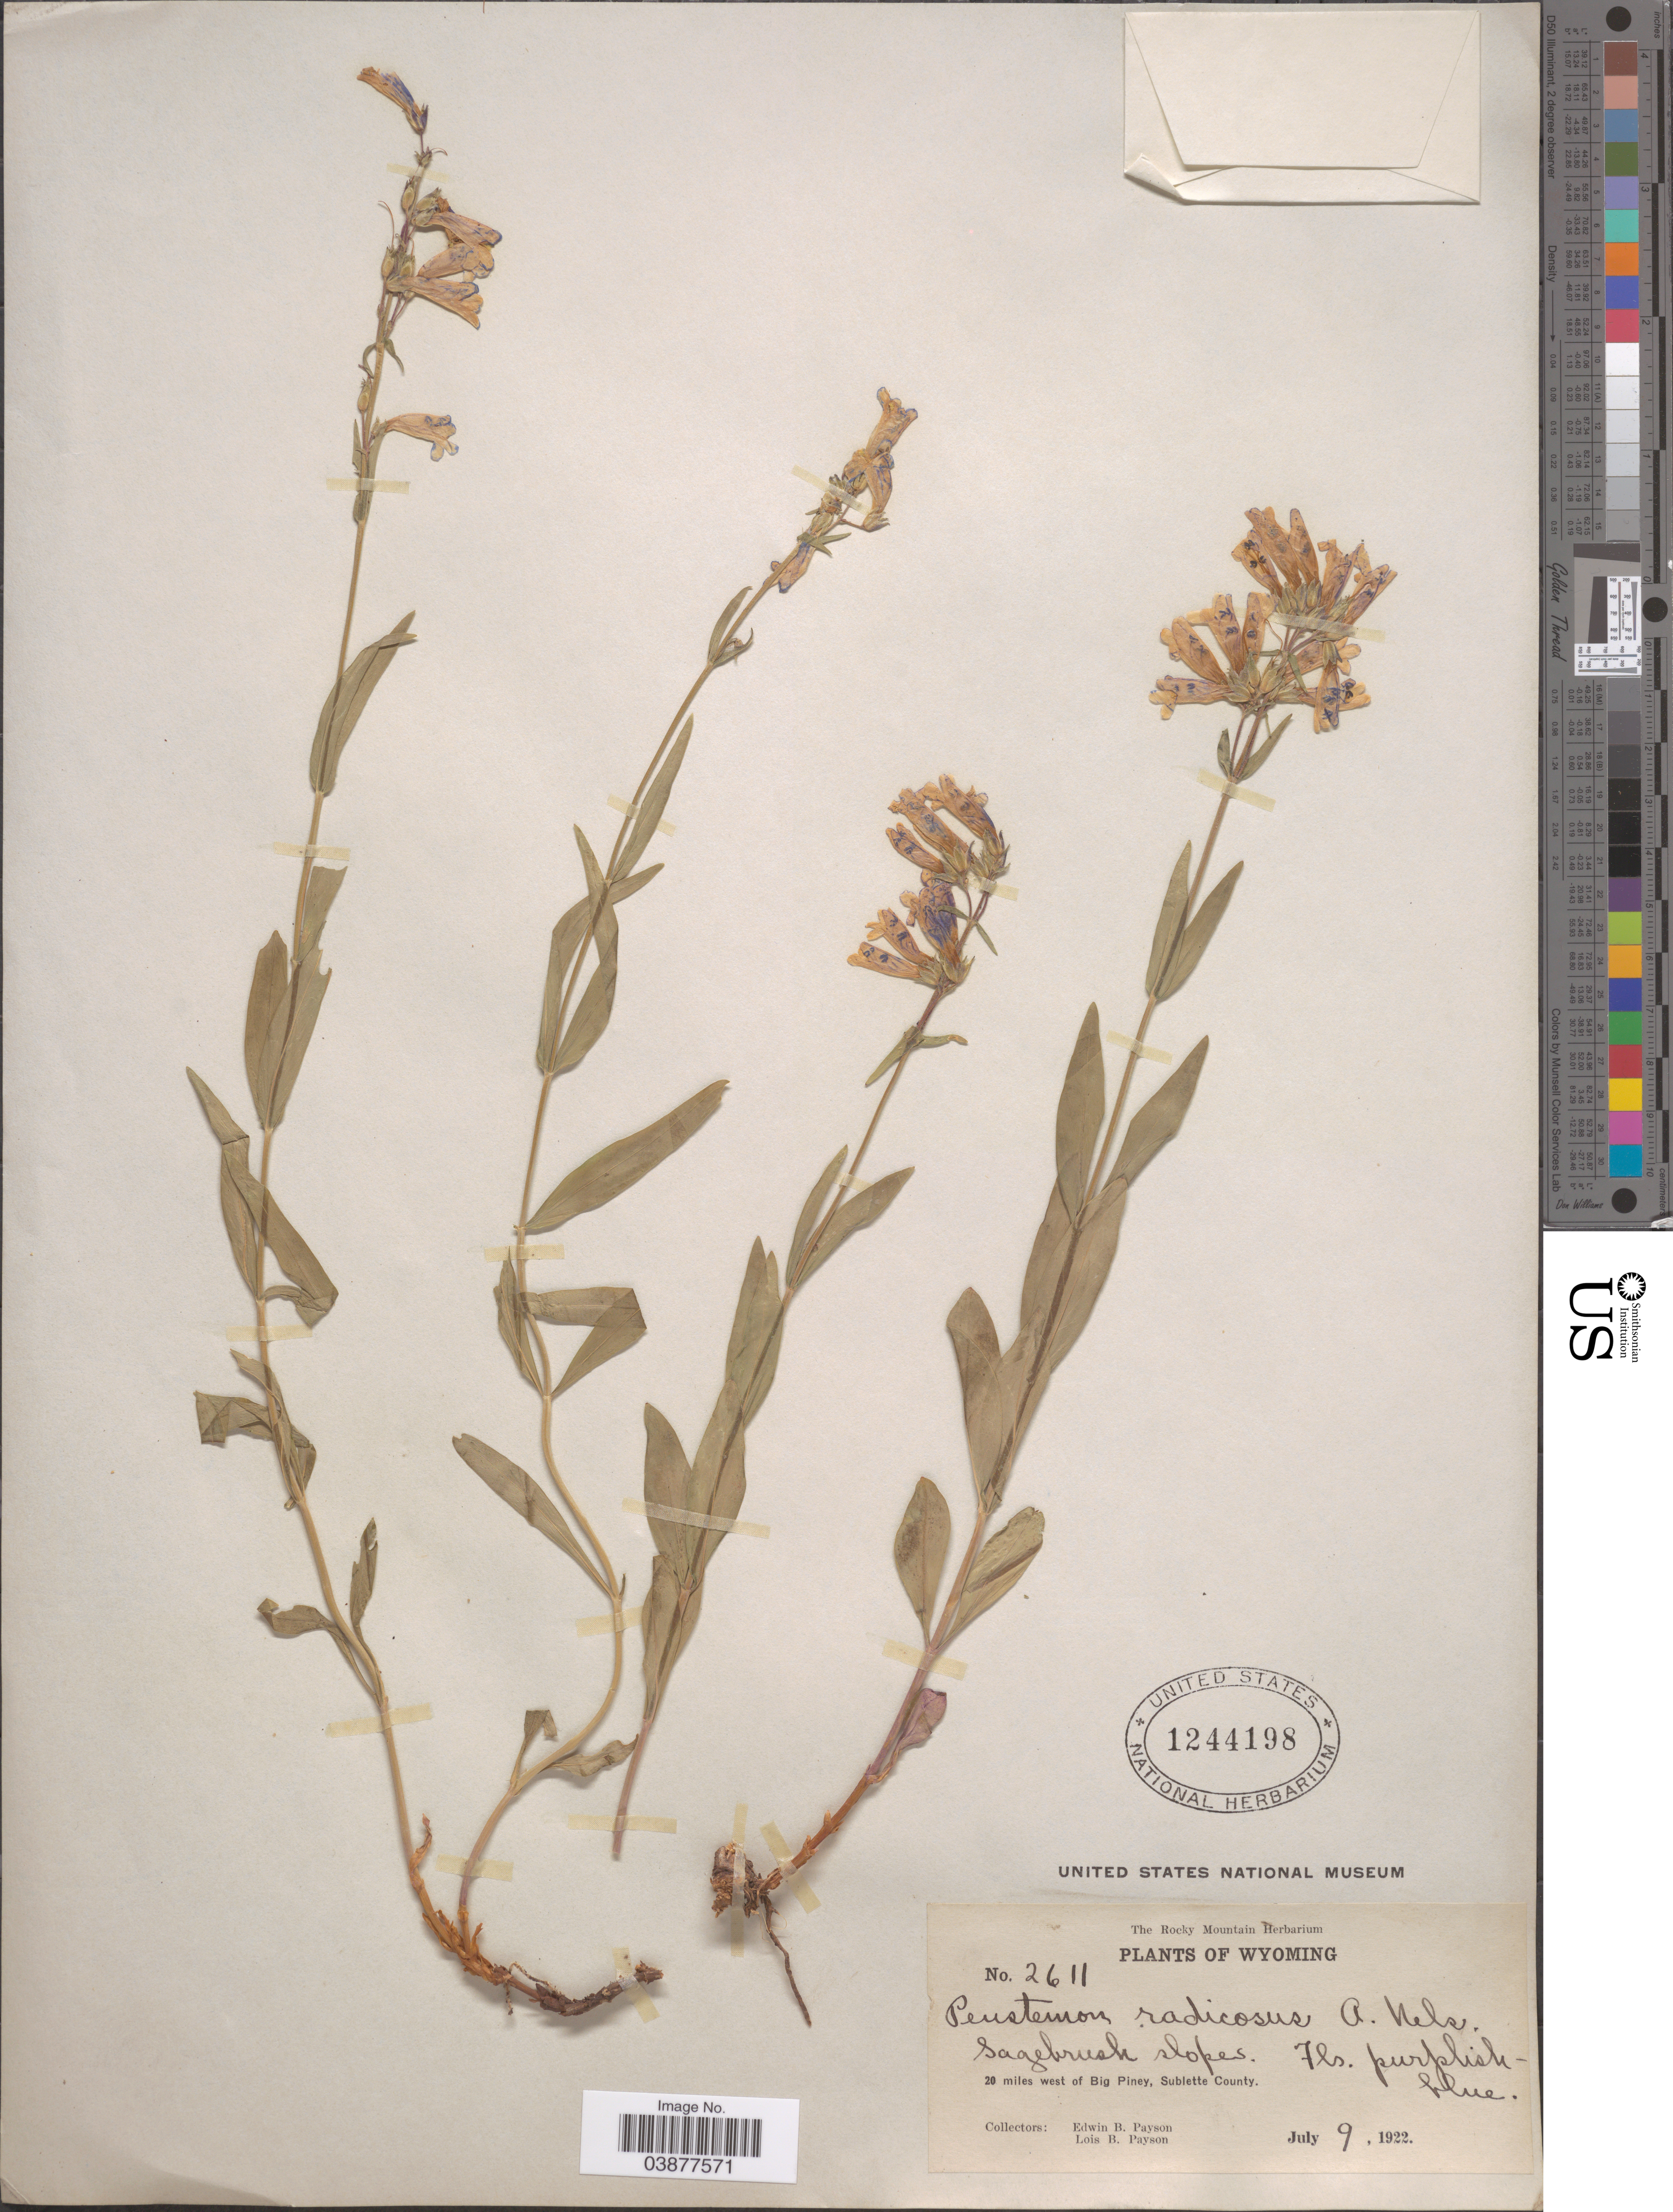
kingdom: Plantae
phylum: Tracheophyta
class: Magnoliopsida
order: Lamiales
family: Plantaginaceae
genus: Penstemon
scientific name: Penstemon radicosus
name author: A. Nelson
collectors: E. B. Payson & L. Payson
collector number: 2611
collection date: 1922-07-09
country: United States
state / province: Wyoming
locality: Sagebrush slopes. 20 miles west of Big Piney, Sublette County.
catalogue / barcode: US 1244198